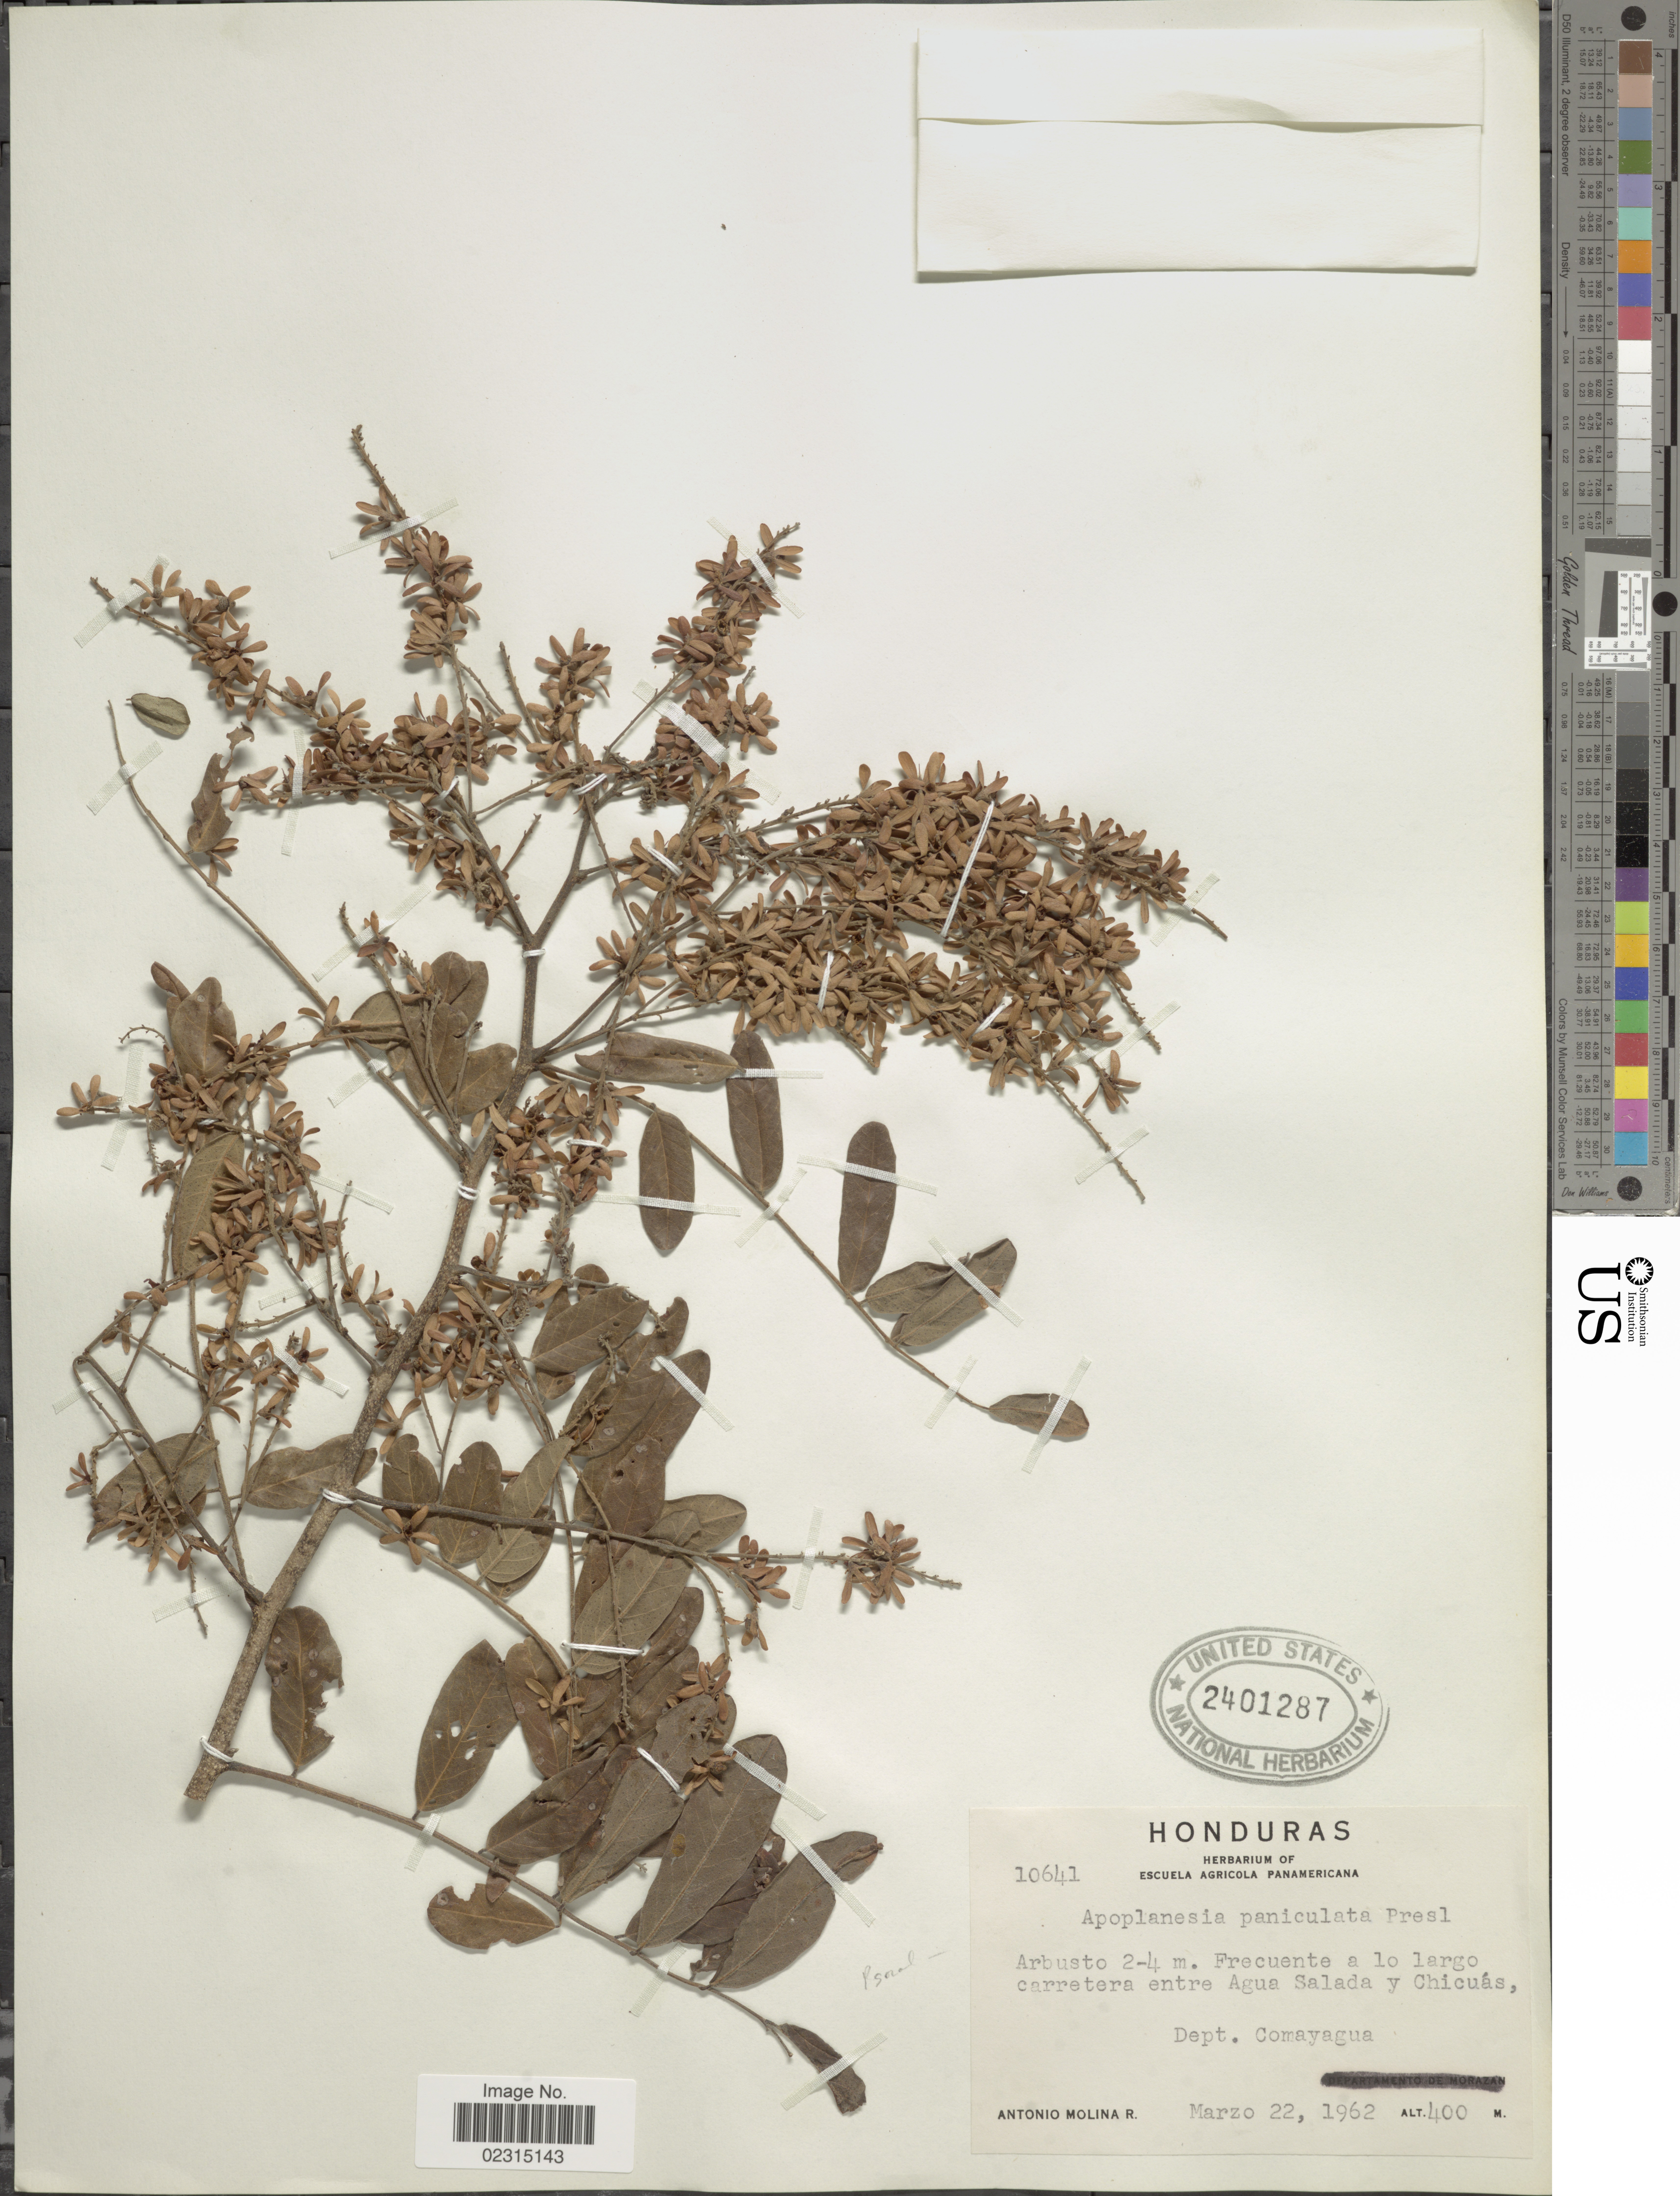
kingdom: Plantae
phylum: Tracheophyta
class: Magnoliopsida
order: Fabales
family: Fabaceae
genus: Apoplanesia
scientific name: Apoplanesia paniculata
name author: C. Presl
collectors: A. Molina R.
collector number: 10641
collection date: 1962-03-22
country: Honduras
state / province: Comayagua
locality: Frequente a lo largo carretera entre Agua Salada y Chicuás, Dept Comayagua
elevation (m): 400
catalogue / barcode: US 2401287